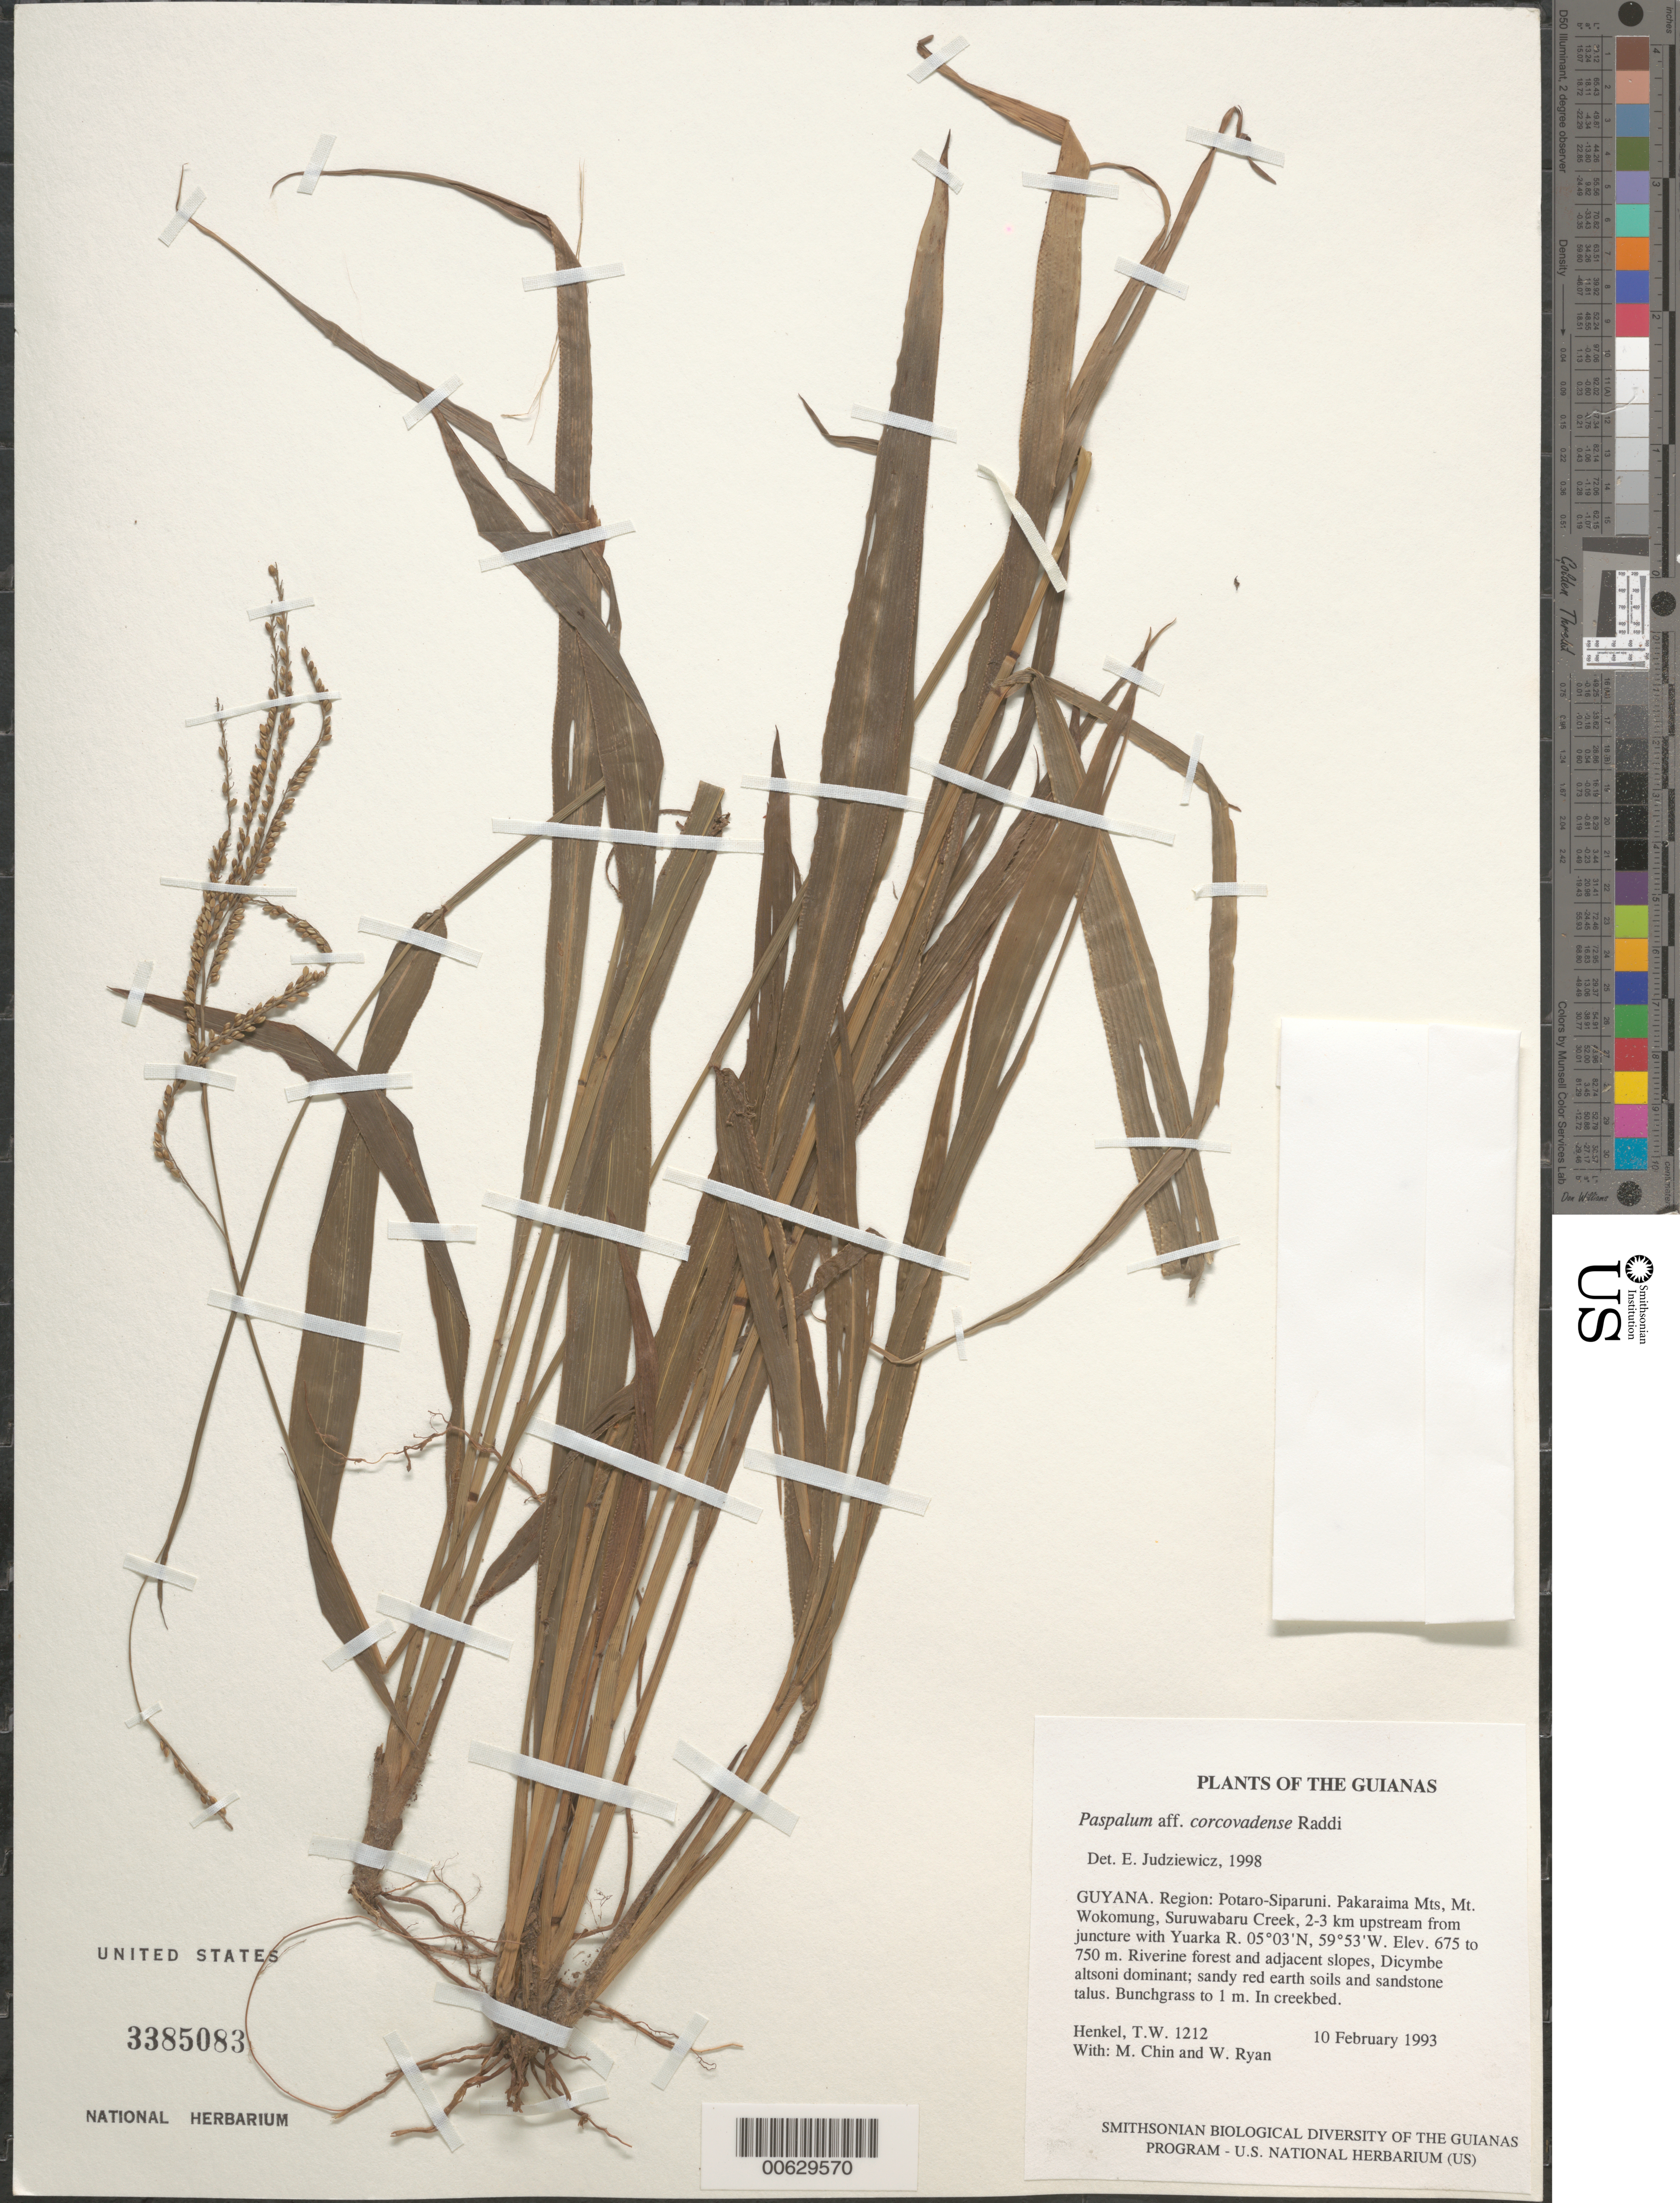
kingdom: Plantae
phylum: Tracheophyta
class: Liliopsida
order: Poales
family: Poaceae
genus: Paspalum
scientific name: Paspalum corcovadense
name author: Raddi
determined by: Judziewicz, E. J.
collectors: T. Henkel, M. Chin & W. Ryan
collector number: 1212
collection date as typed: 10 February 1993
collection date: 1993-02-10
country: Guyana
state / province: Potaro-Siparuni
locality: Pakaraima Mts, Mt. Wokomung, Suruwabaru Creek, 2-3 km upstream from juncture with Yuarka R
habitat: Riverine forest and adjacent slopes, Dicymbe altsoni dominant; sandy red earth soils and sandstone talus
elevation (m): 675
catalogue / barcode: US 3385083